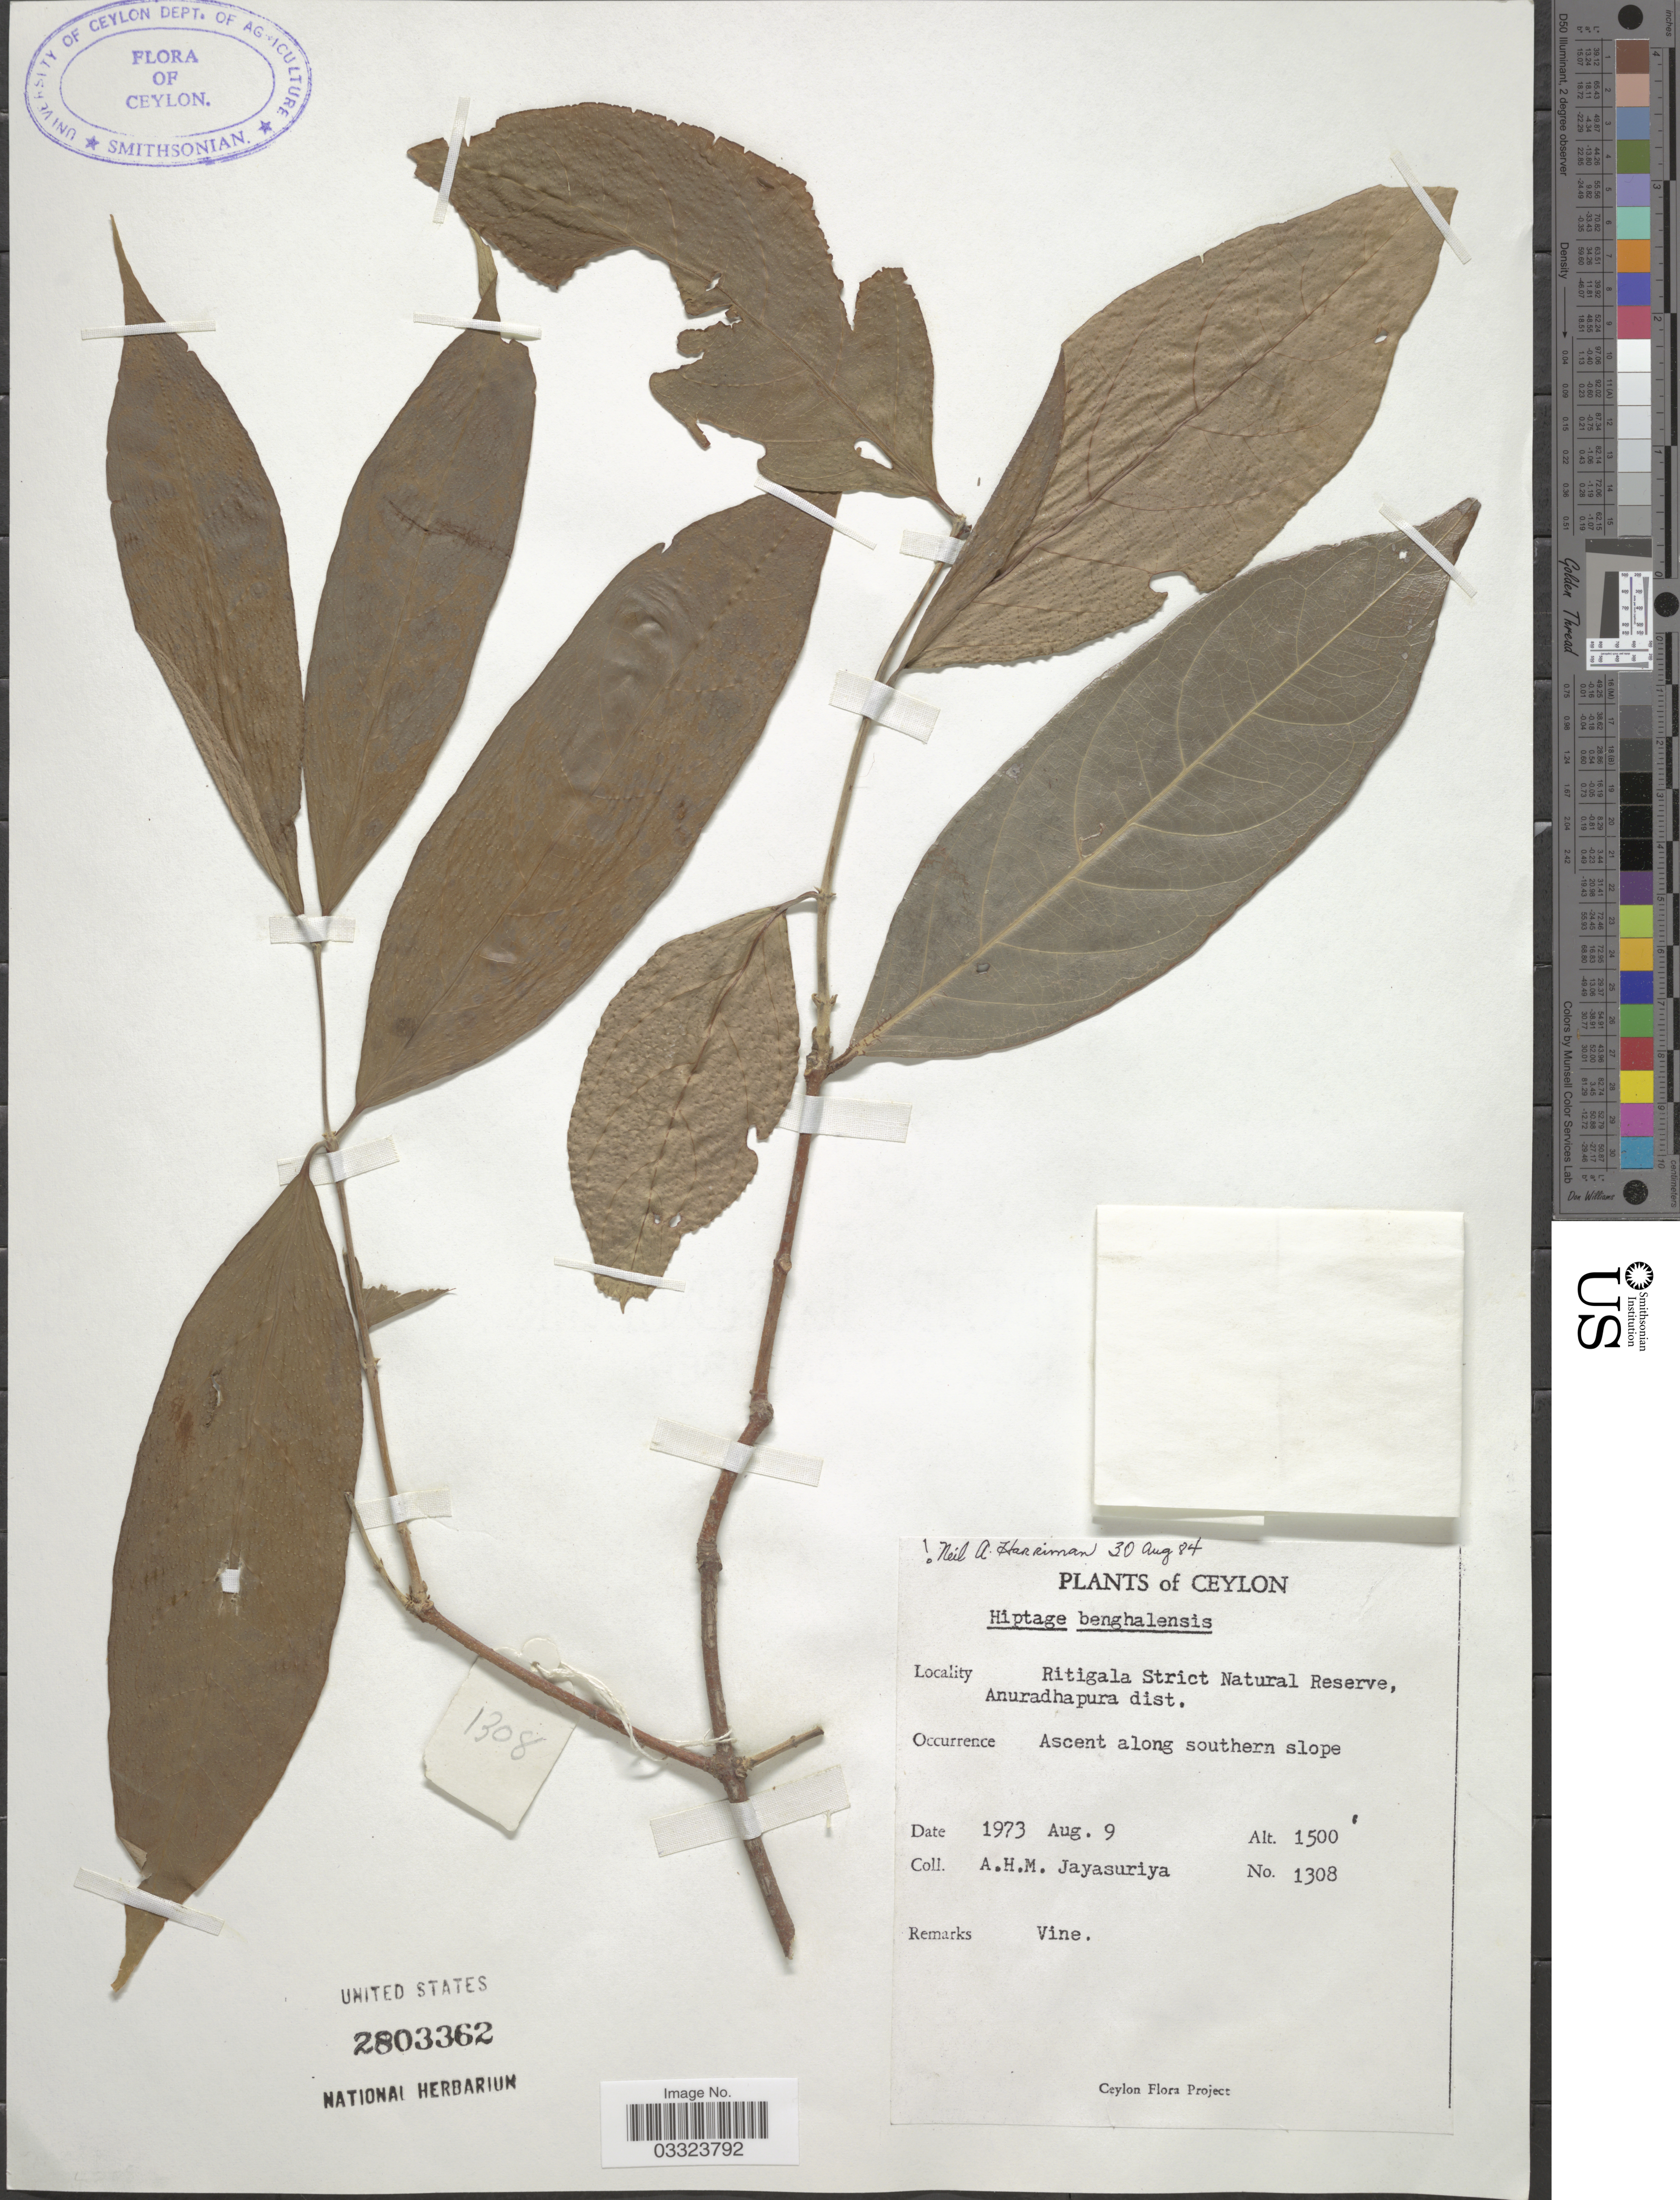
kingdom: Plantae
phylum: Tracheophyta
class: Magnoliopsida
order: Malpighiales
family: Malpighiaceae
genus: Hiptage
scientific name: Hiptage benghalensis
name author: (L.) Kurz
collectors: A. H. Jayasuriya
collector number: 1308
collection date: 1973-08-09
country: Sri Lanka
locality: Ceylon. Ritigala Strict Natural Reserve, Anuradhapura dist. Ascent along southern slope.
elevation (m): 457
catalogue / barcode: US 2803362